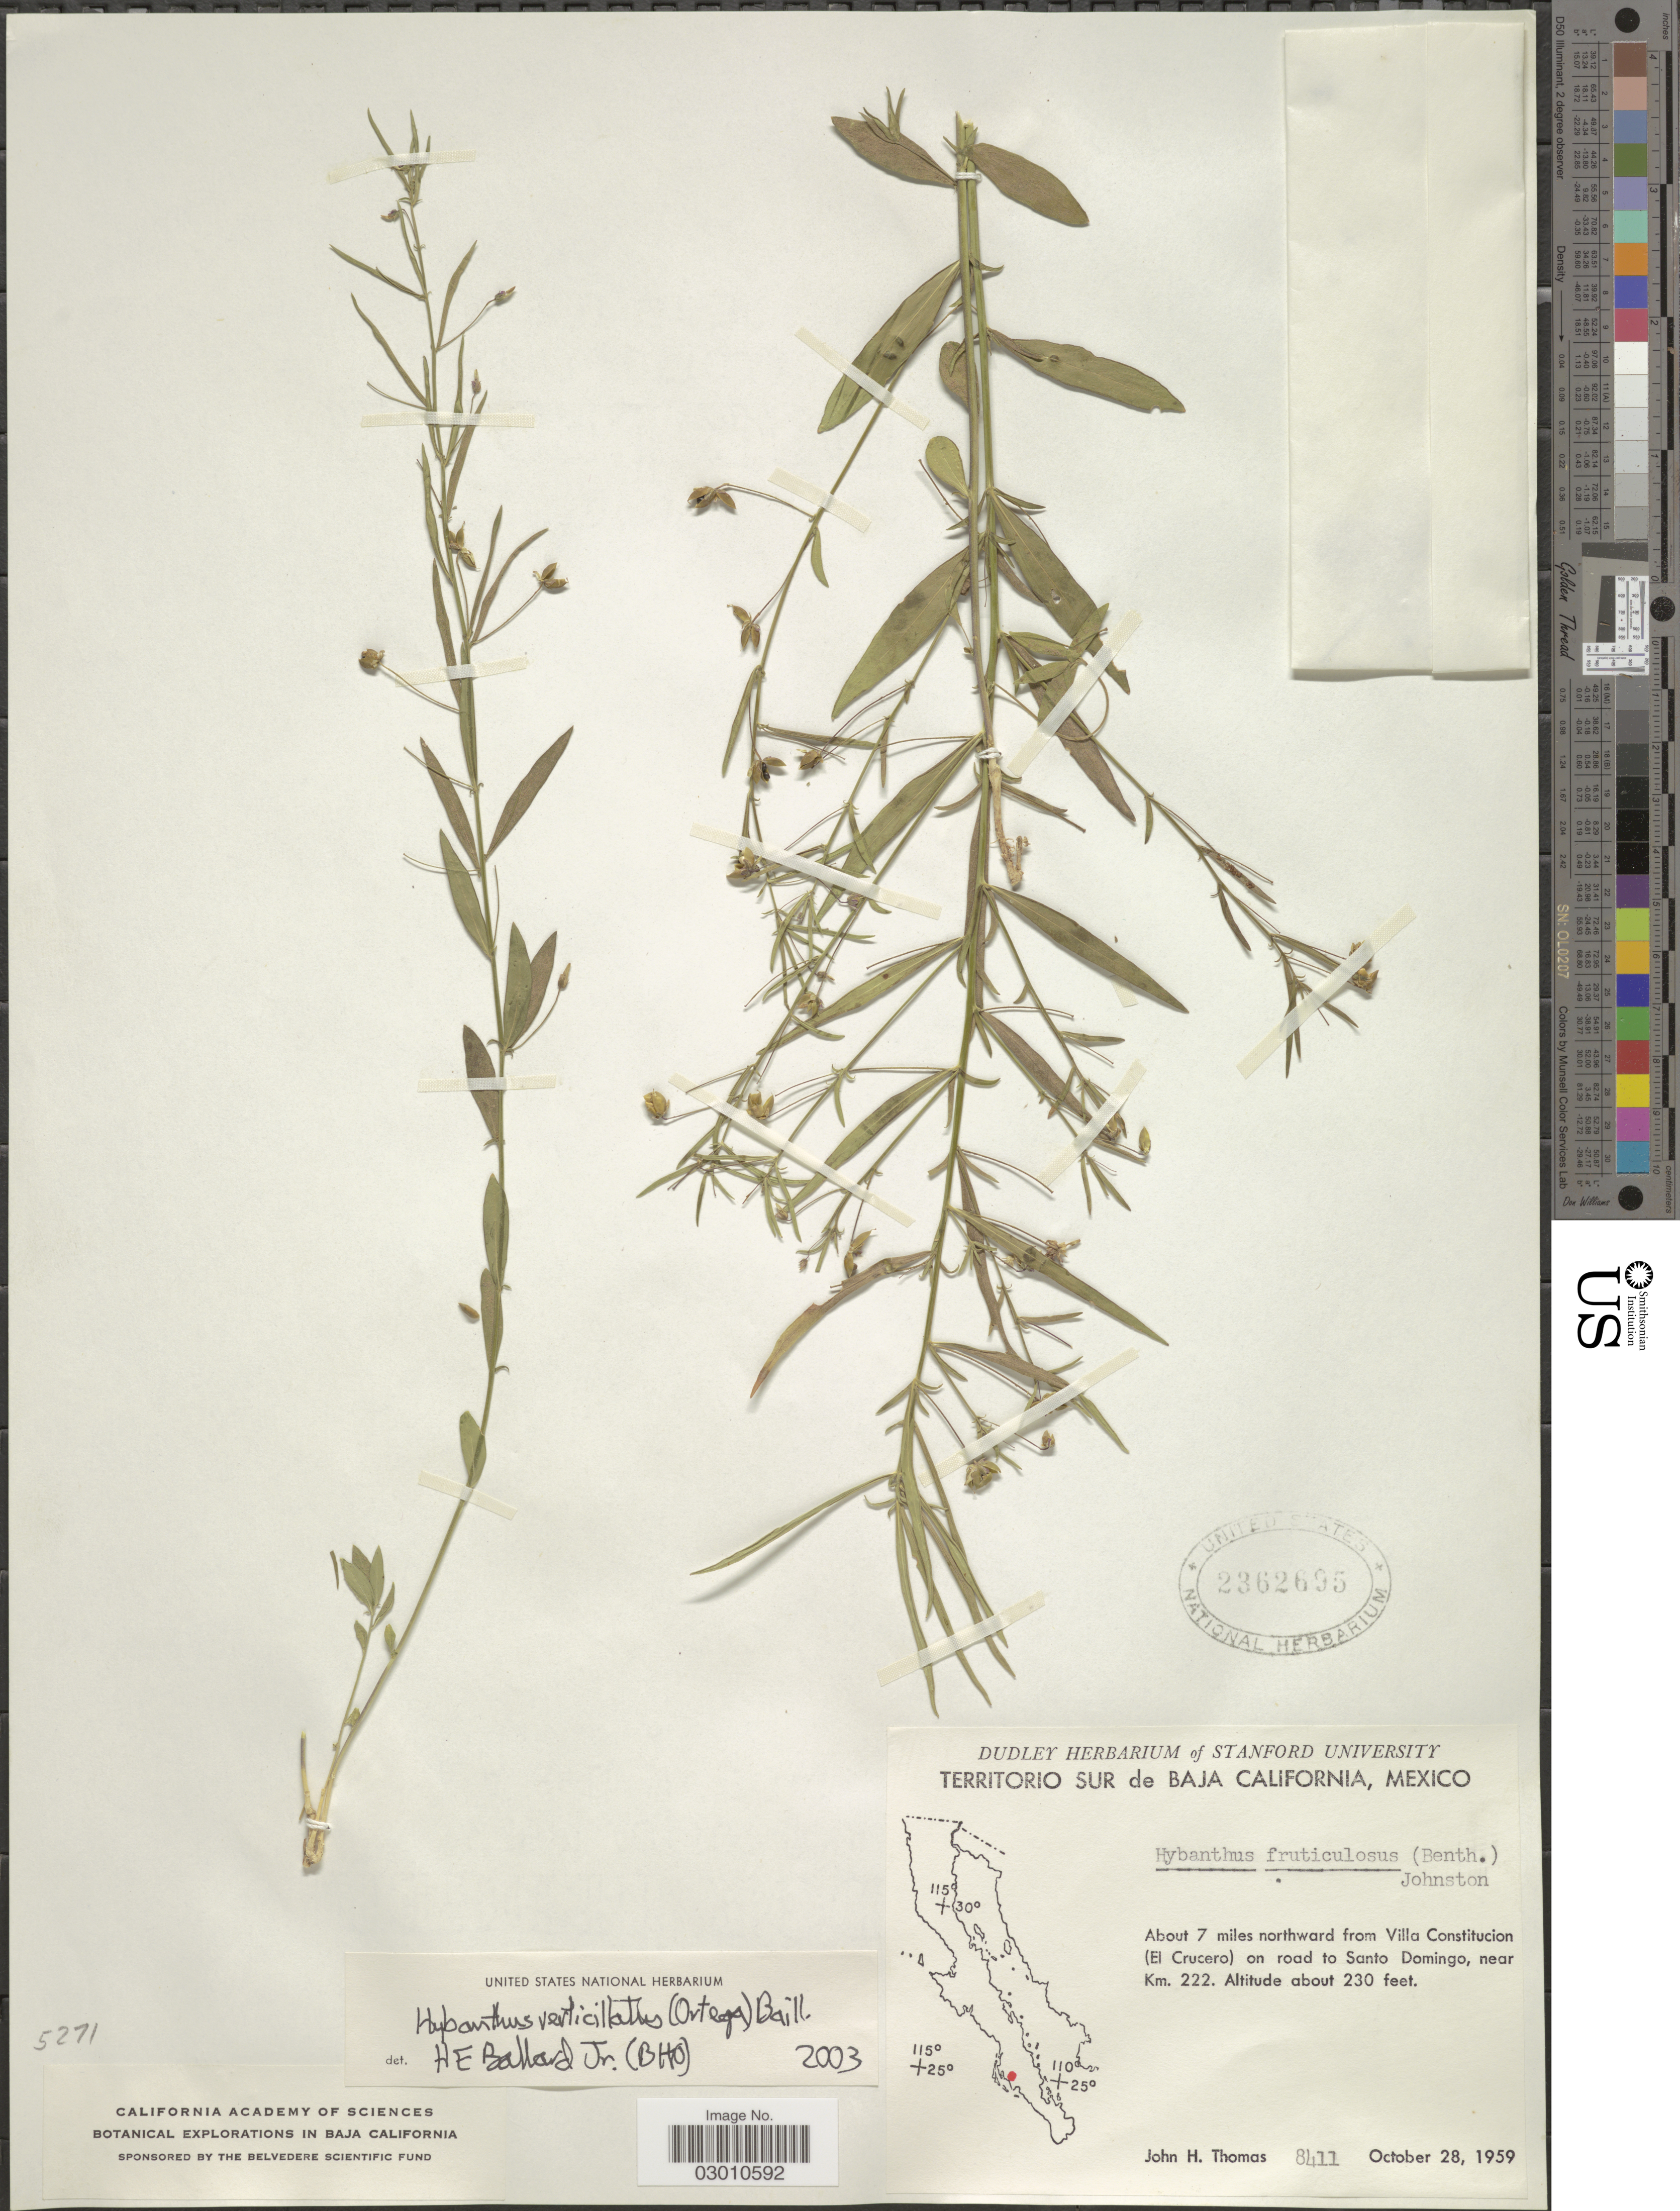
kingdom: Plantae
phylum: Tracheophyta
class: Magnoliopsida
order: Malpighiales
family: Violaceae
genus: Pombalia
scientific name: Pombalia verticillata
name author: (Ortega) Paula-Souza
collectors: J. H. Thomas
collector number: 8411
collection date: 1959-10-28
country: Mexico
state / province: Baja California Sur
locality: About 7 miles northward from Villa Constitucion (El Crucero) on road to Santo Domingo, near Km. 222.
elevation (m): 70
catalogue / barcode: US 2362695